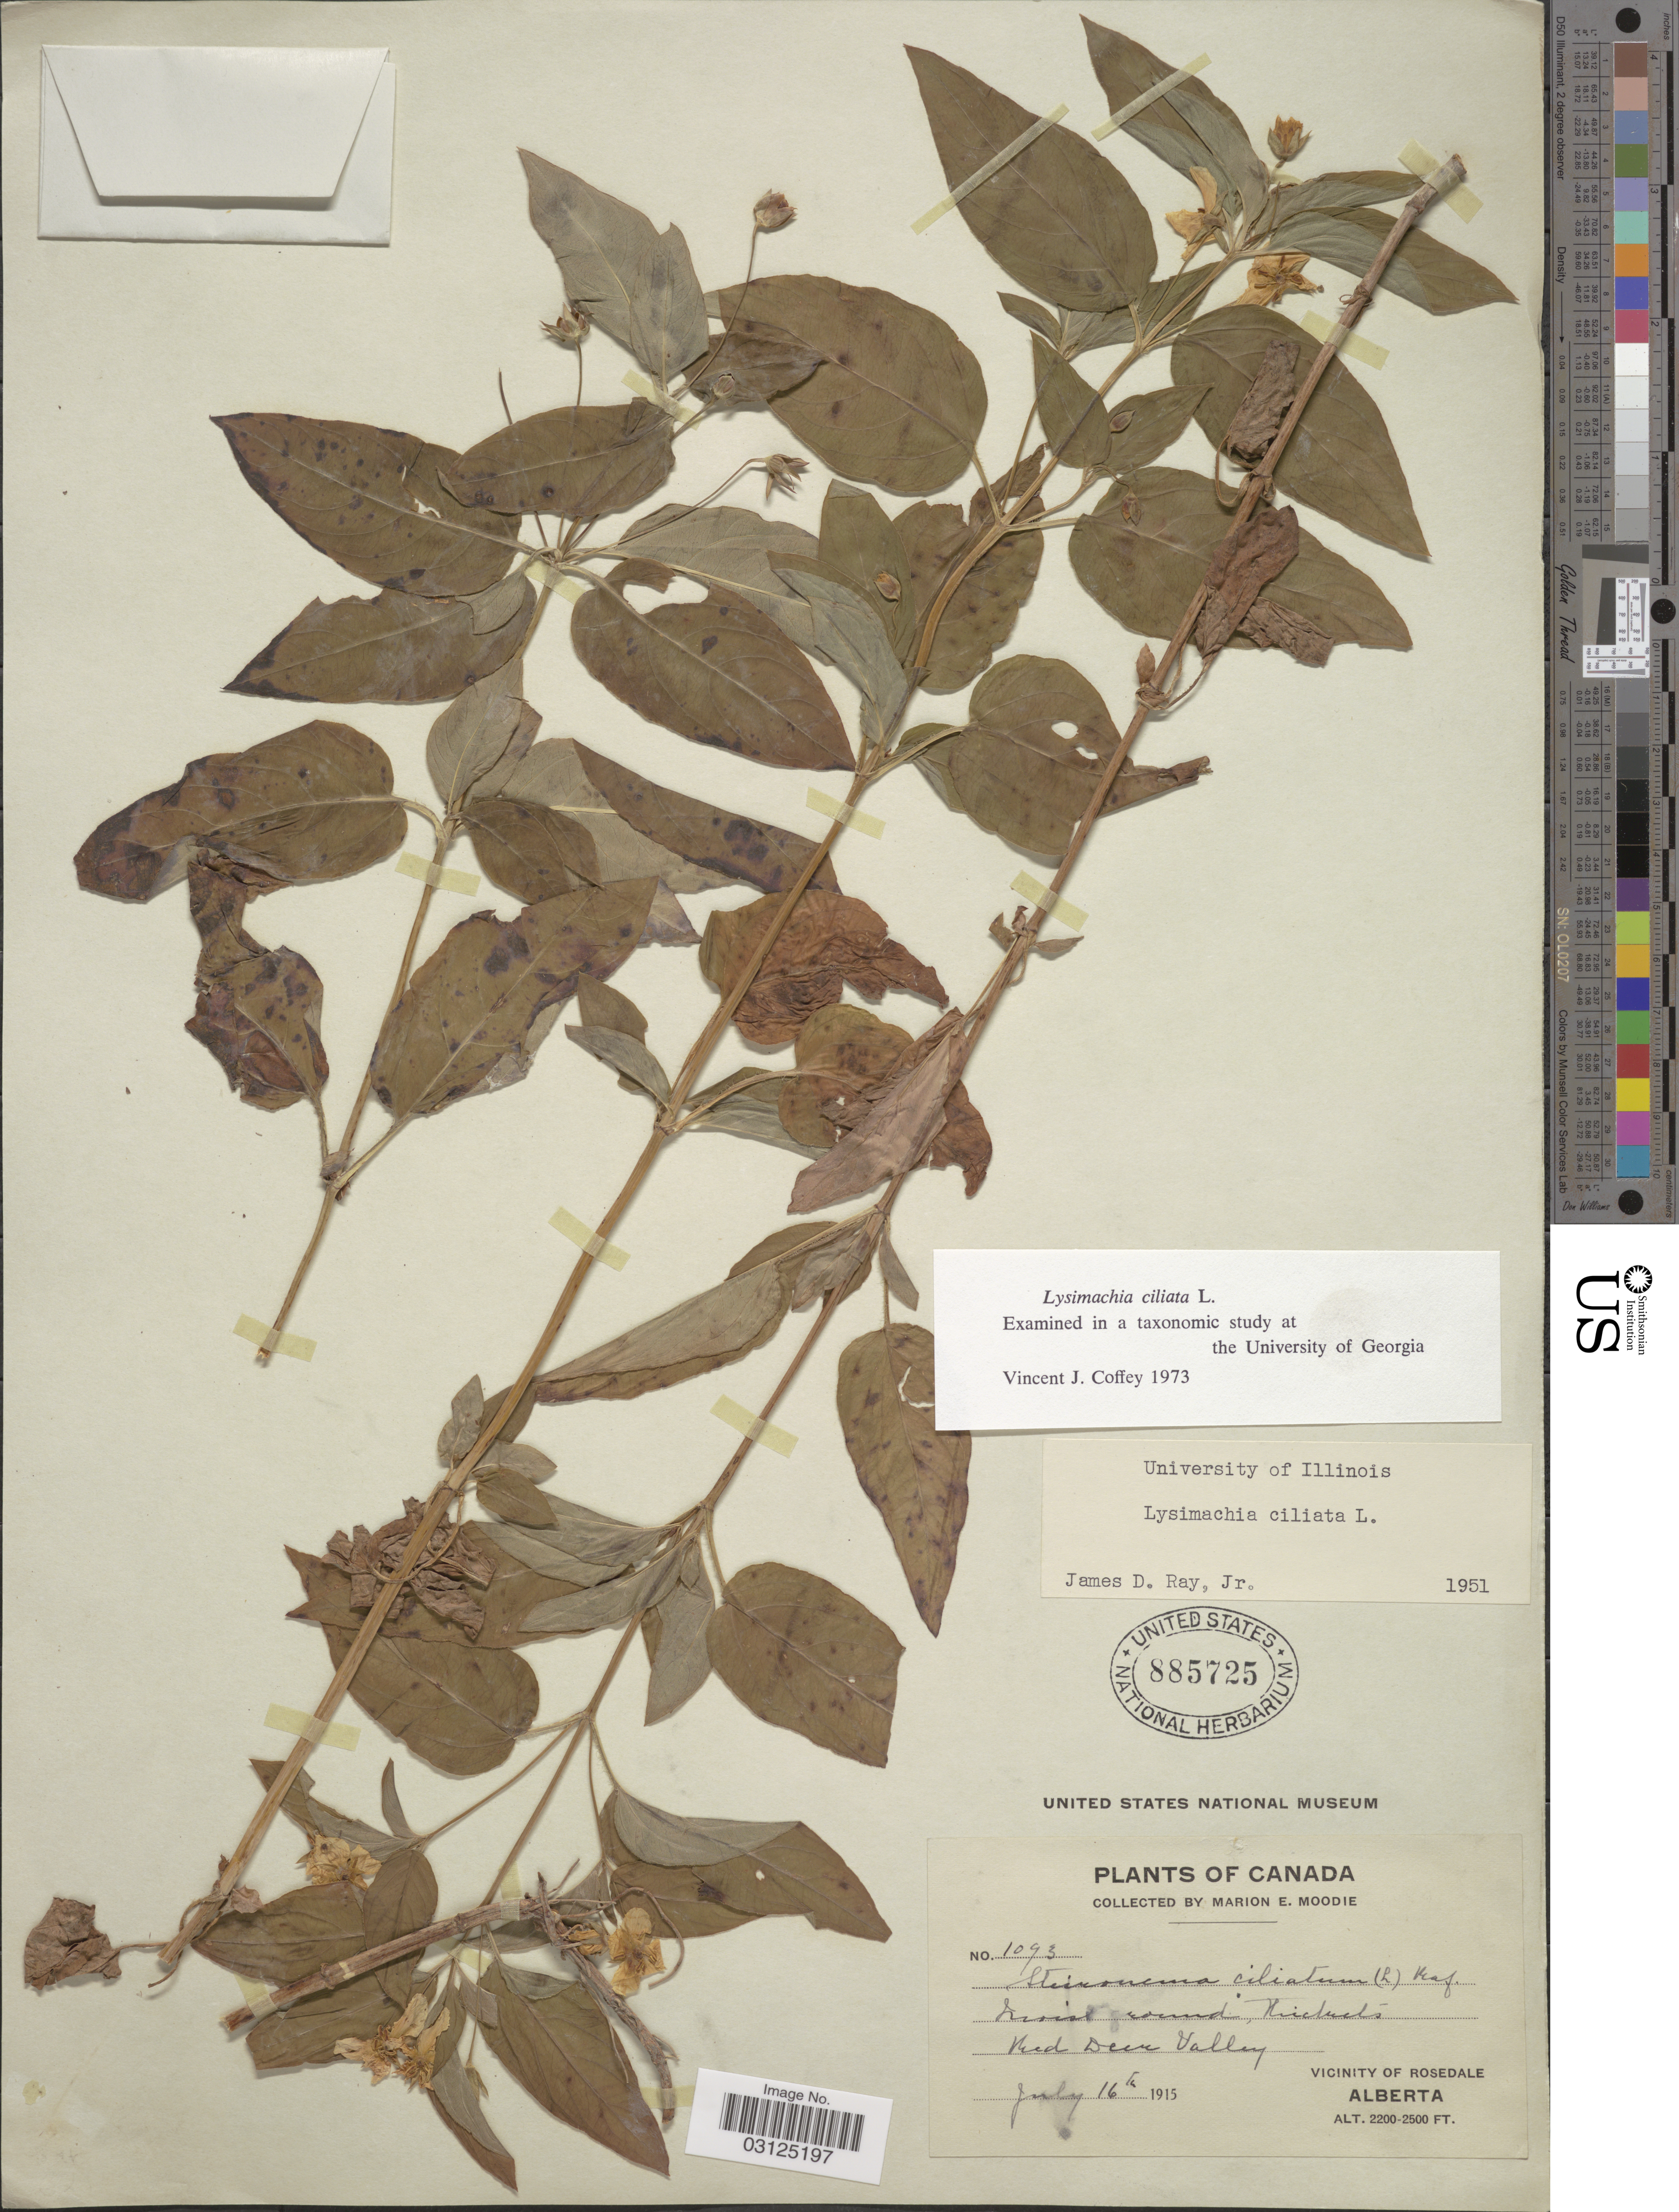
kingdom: Plantae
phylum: Tracheophyta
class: Magnoliopsida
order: Ericales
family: Primulaceae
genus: Lysimachia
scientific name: Lysimachia ciliata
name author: L.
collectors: M. E. Moodie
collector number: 1093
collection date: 1915-06-16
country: Canada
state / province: Alberta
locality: Red Deer Valley. Vicinity of Rosedale.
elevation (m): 671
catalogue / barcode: US 885725